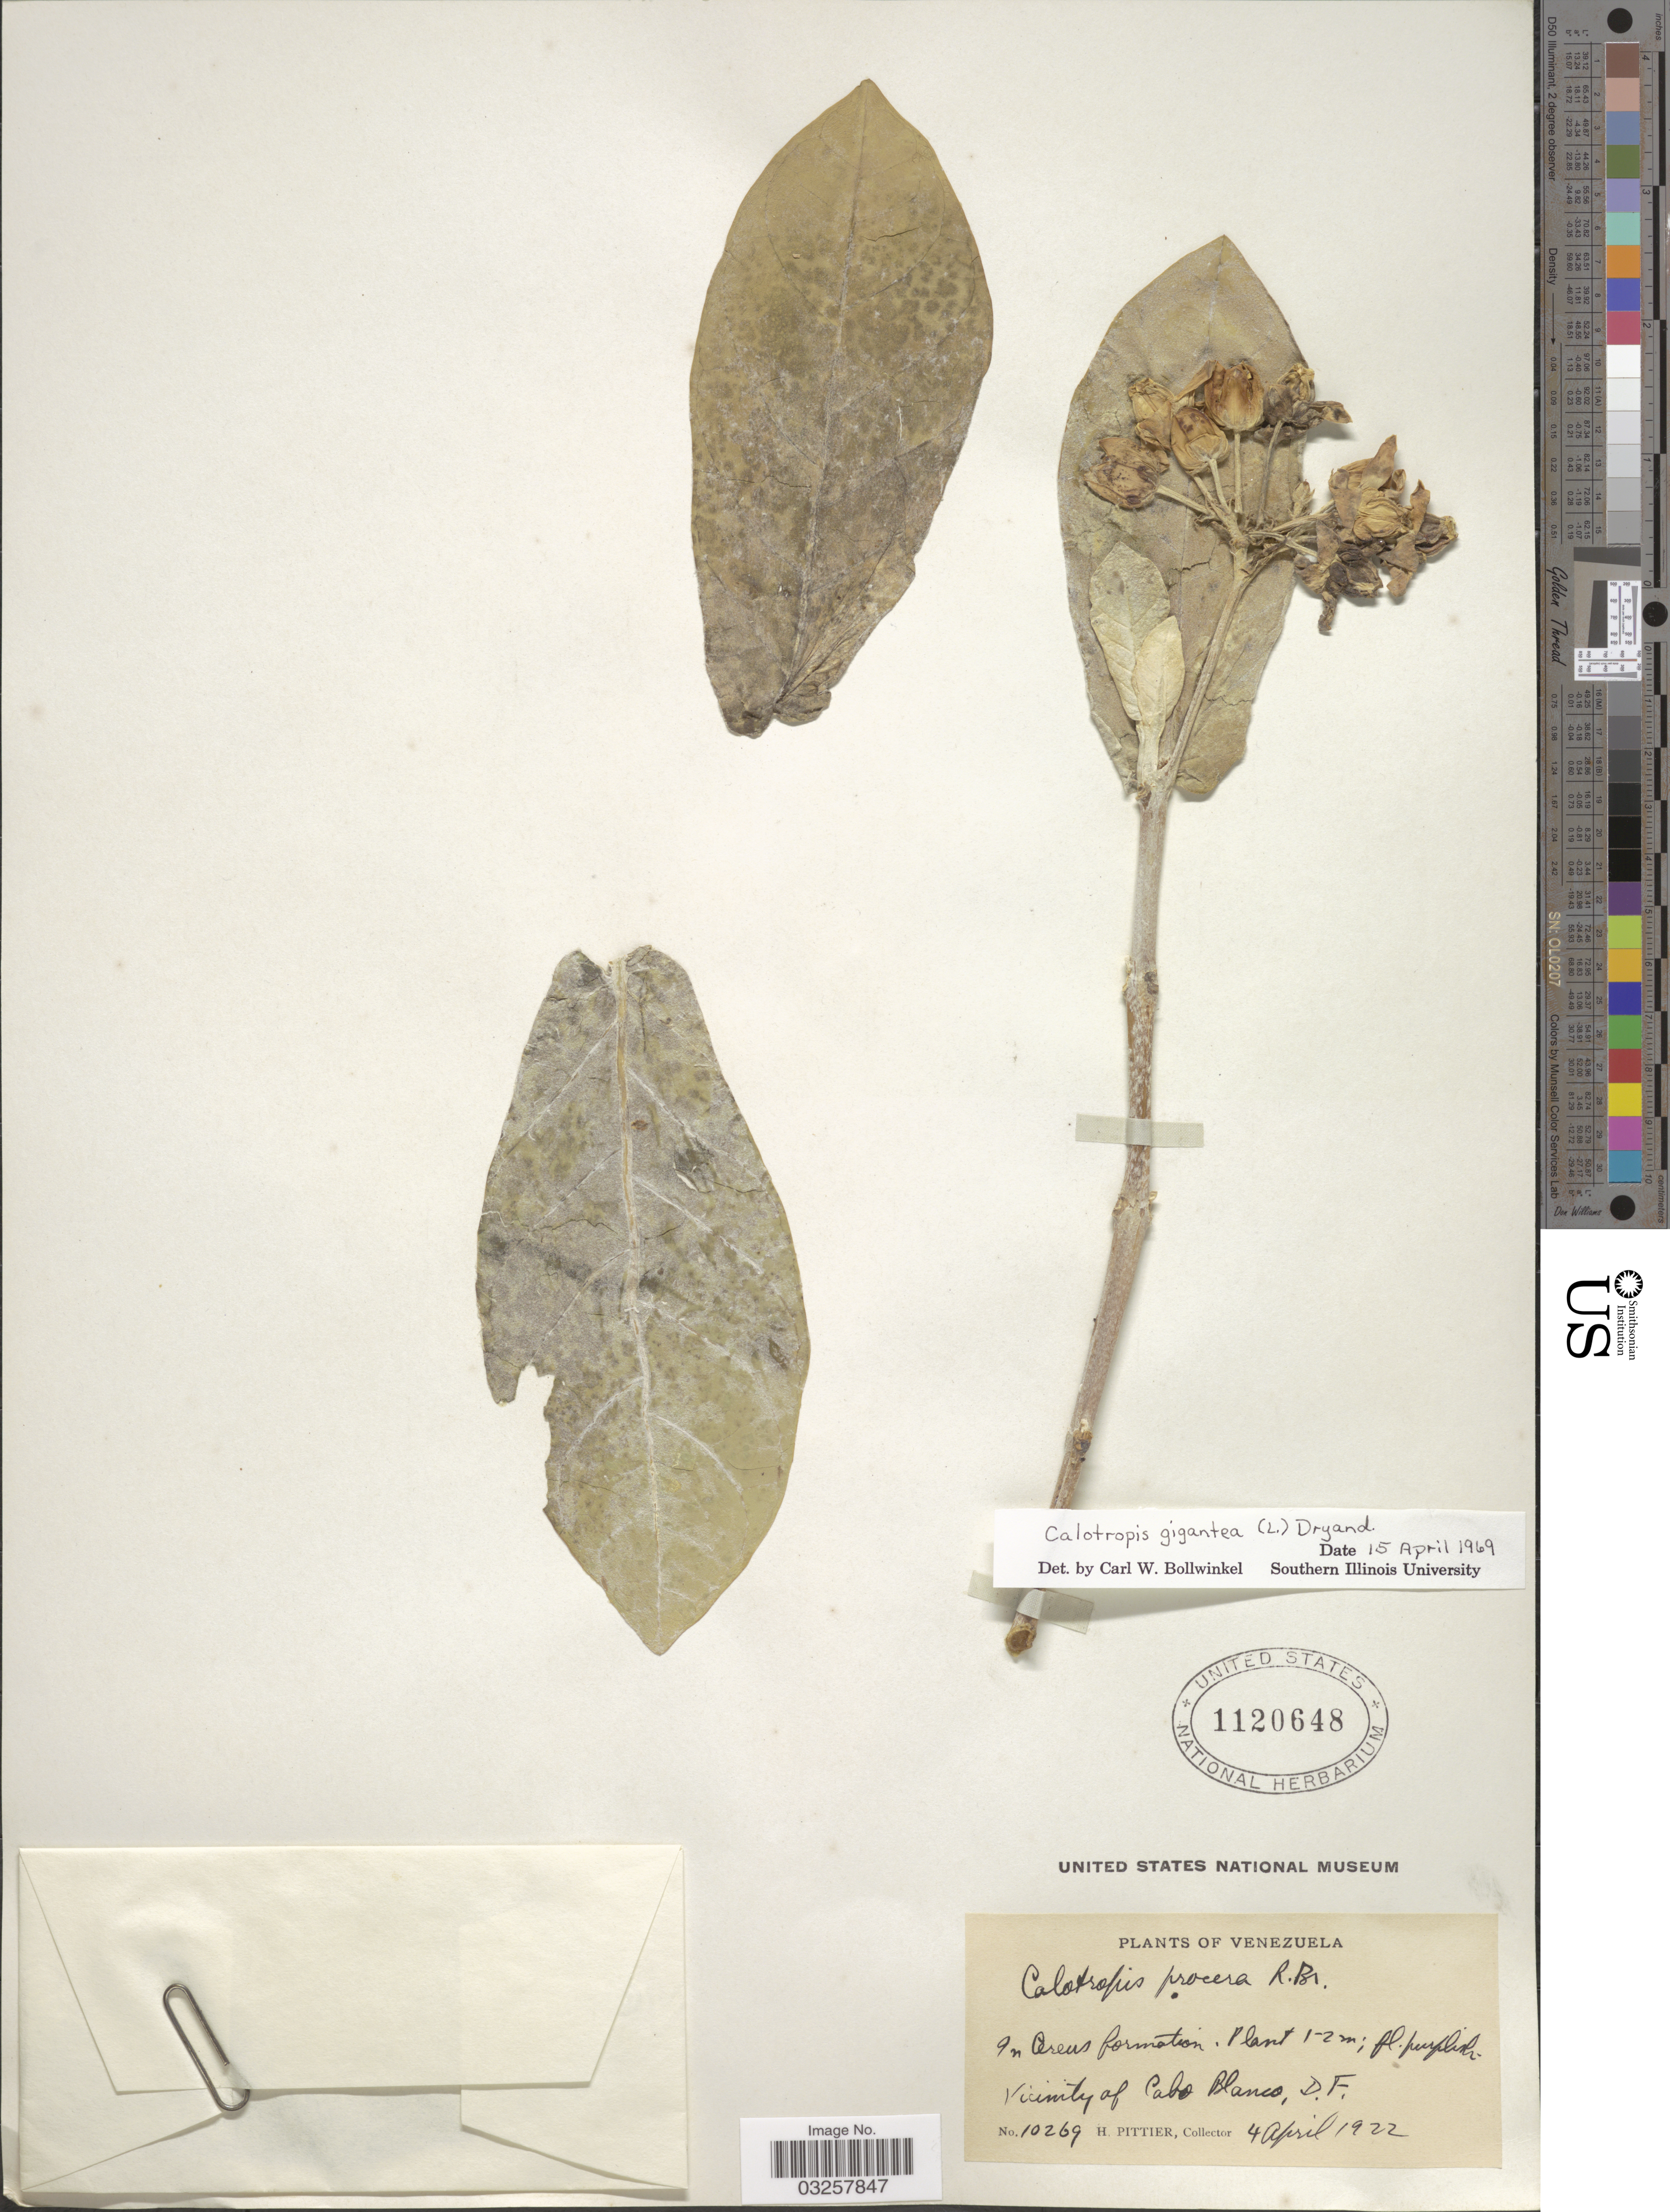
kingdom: Plantae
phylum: Tracheophyta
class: Magnoliopsida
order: Gentianales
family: Apocynaceae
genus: Calotropis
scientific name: Calotropis gigantea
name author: (L.) W.T. Aiton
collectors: H. F. Pittier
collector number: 10269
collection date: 1922-04-04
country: Venezuela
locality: Vicinity of Cabo Blanco, D.F.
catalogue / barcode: US 1120648